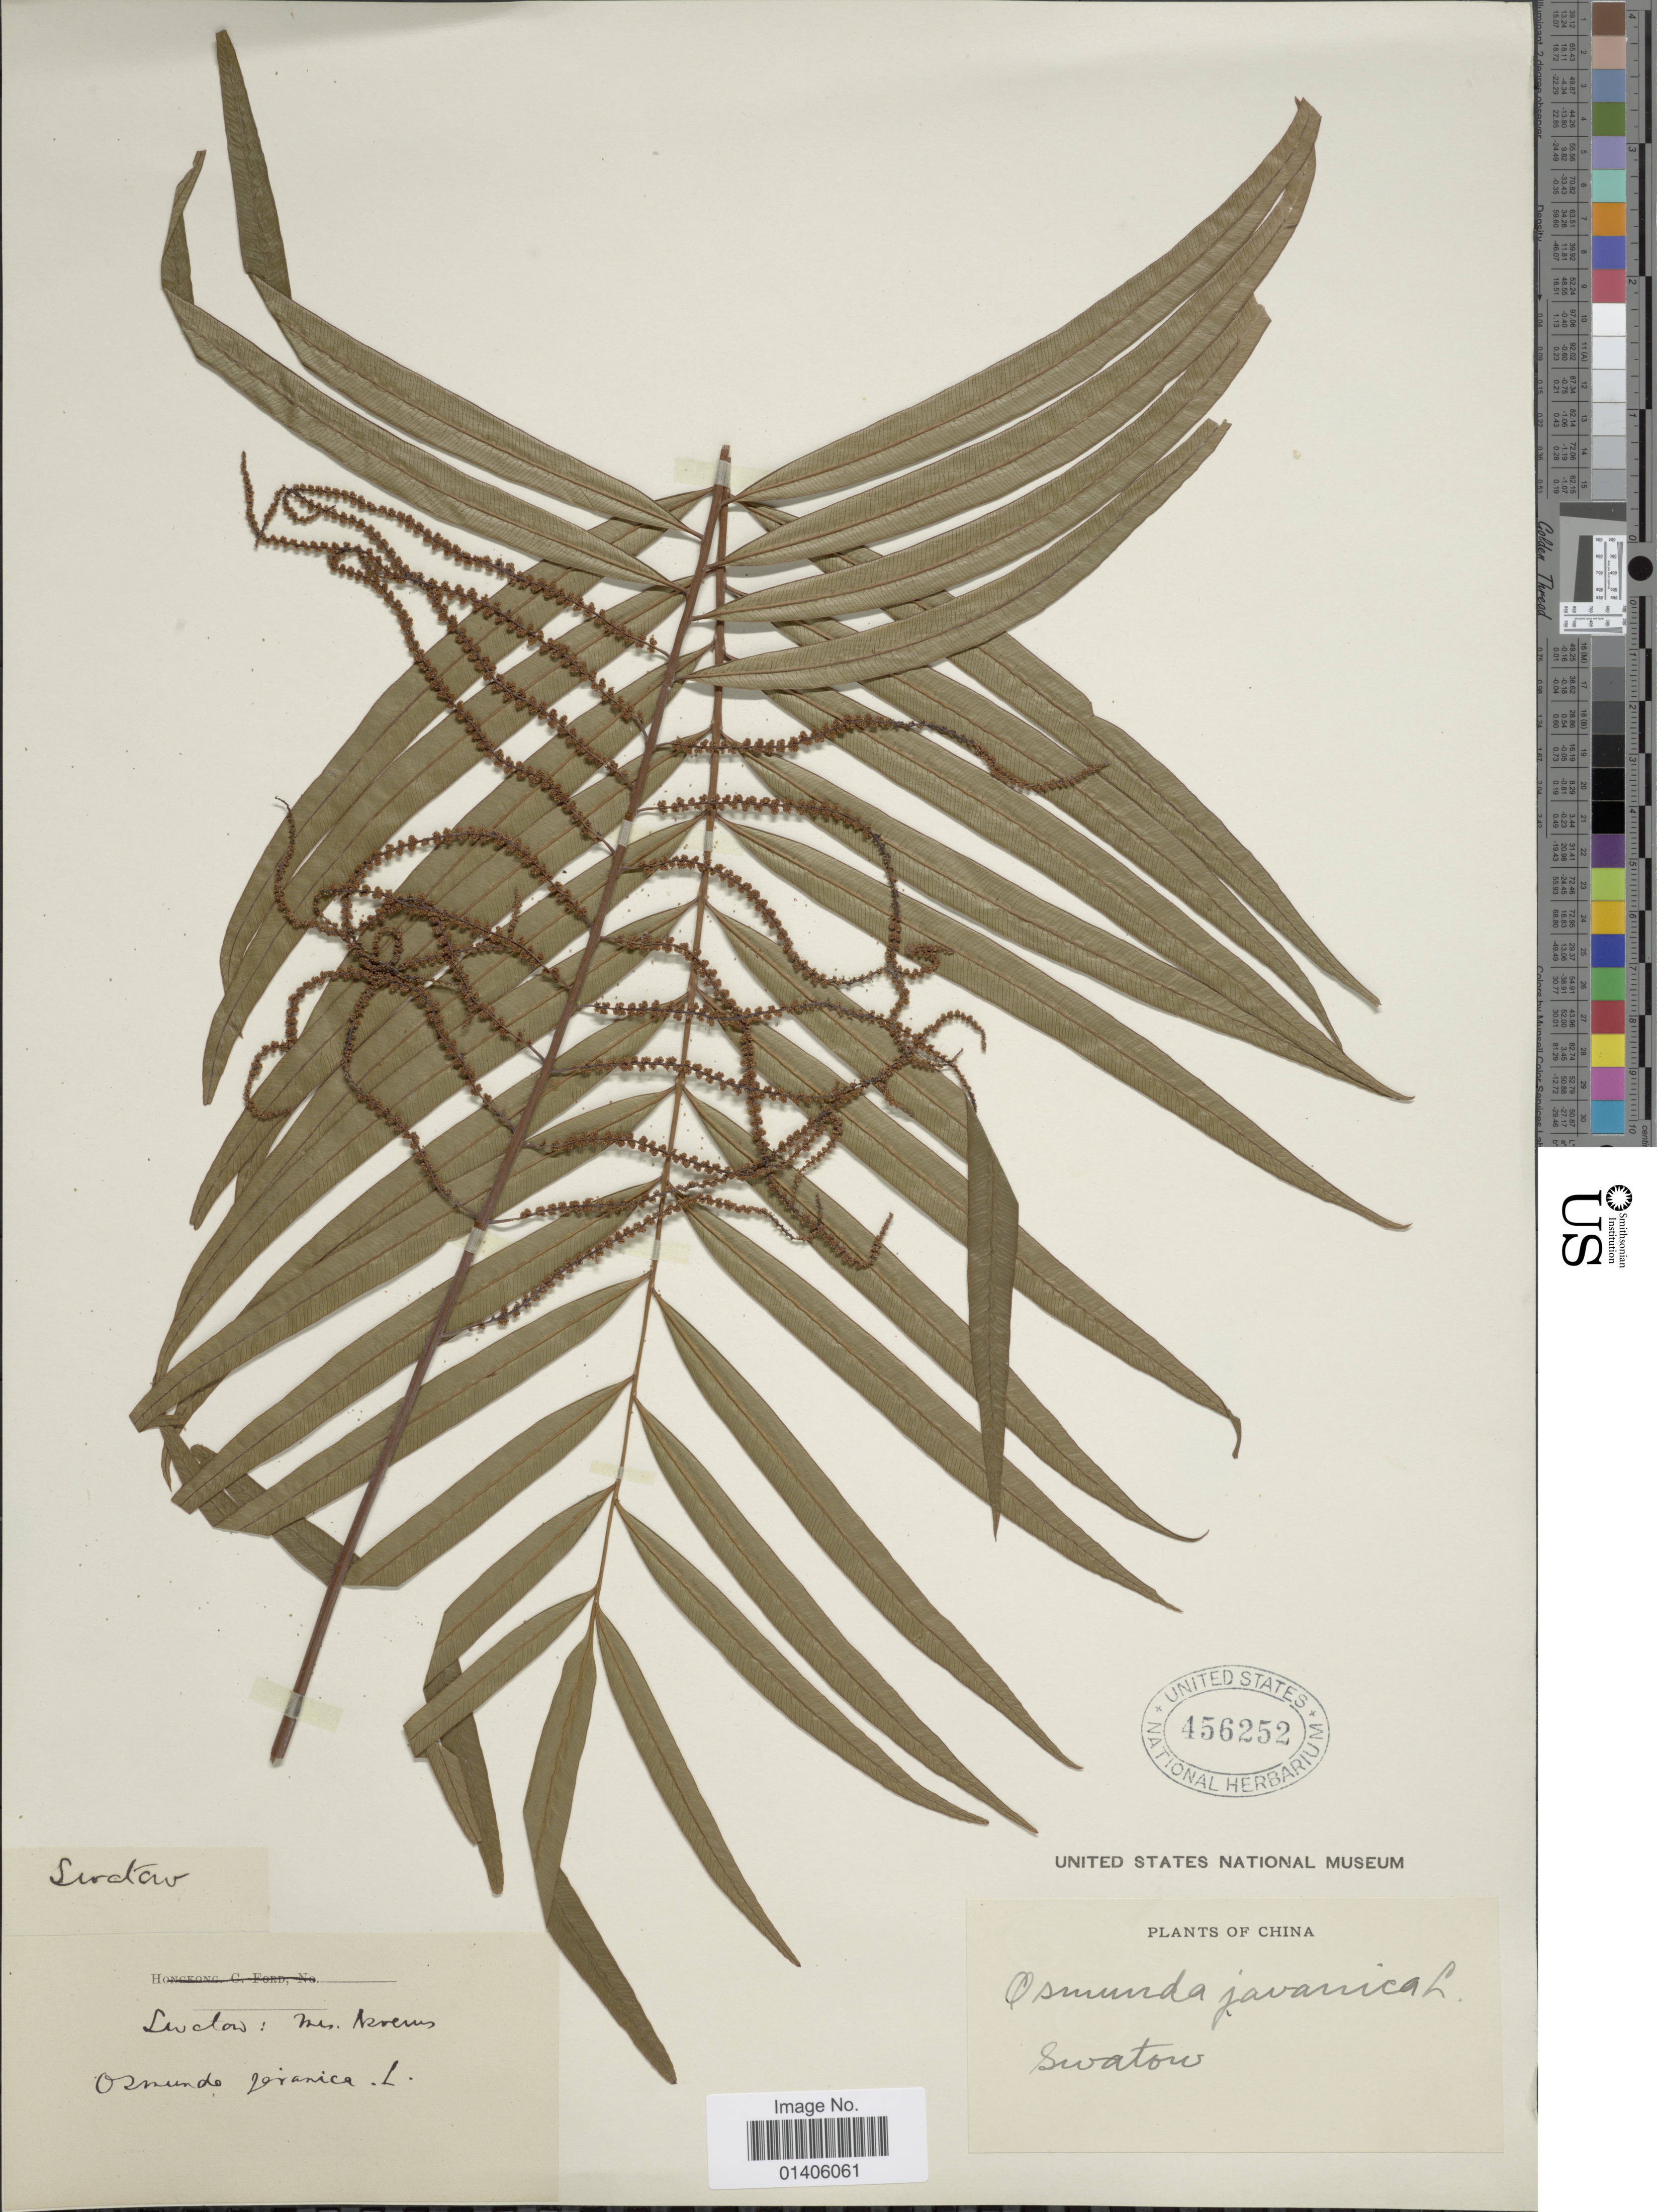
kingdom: Plantae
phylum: Tracheophyta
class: Polypodiopsida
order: Osmundales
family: Osmundaceae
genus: Osmunda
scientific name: Osmunda javanica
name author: Blume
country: China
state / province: Guangdong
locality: Swatow (Shantou)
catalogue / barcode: US 456252